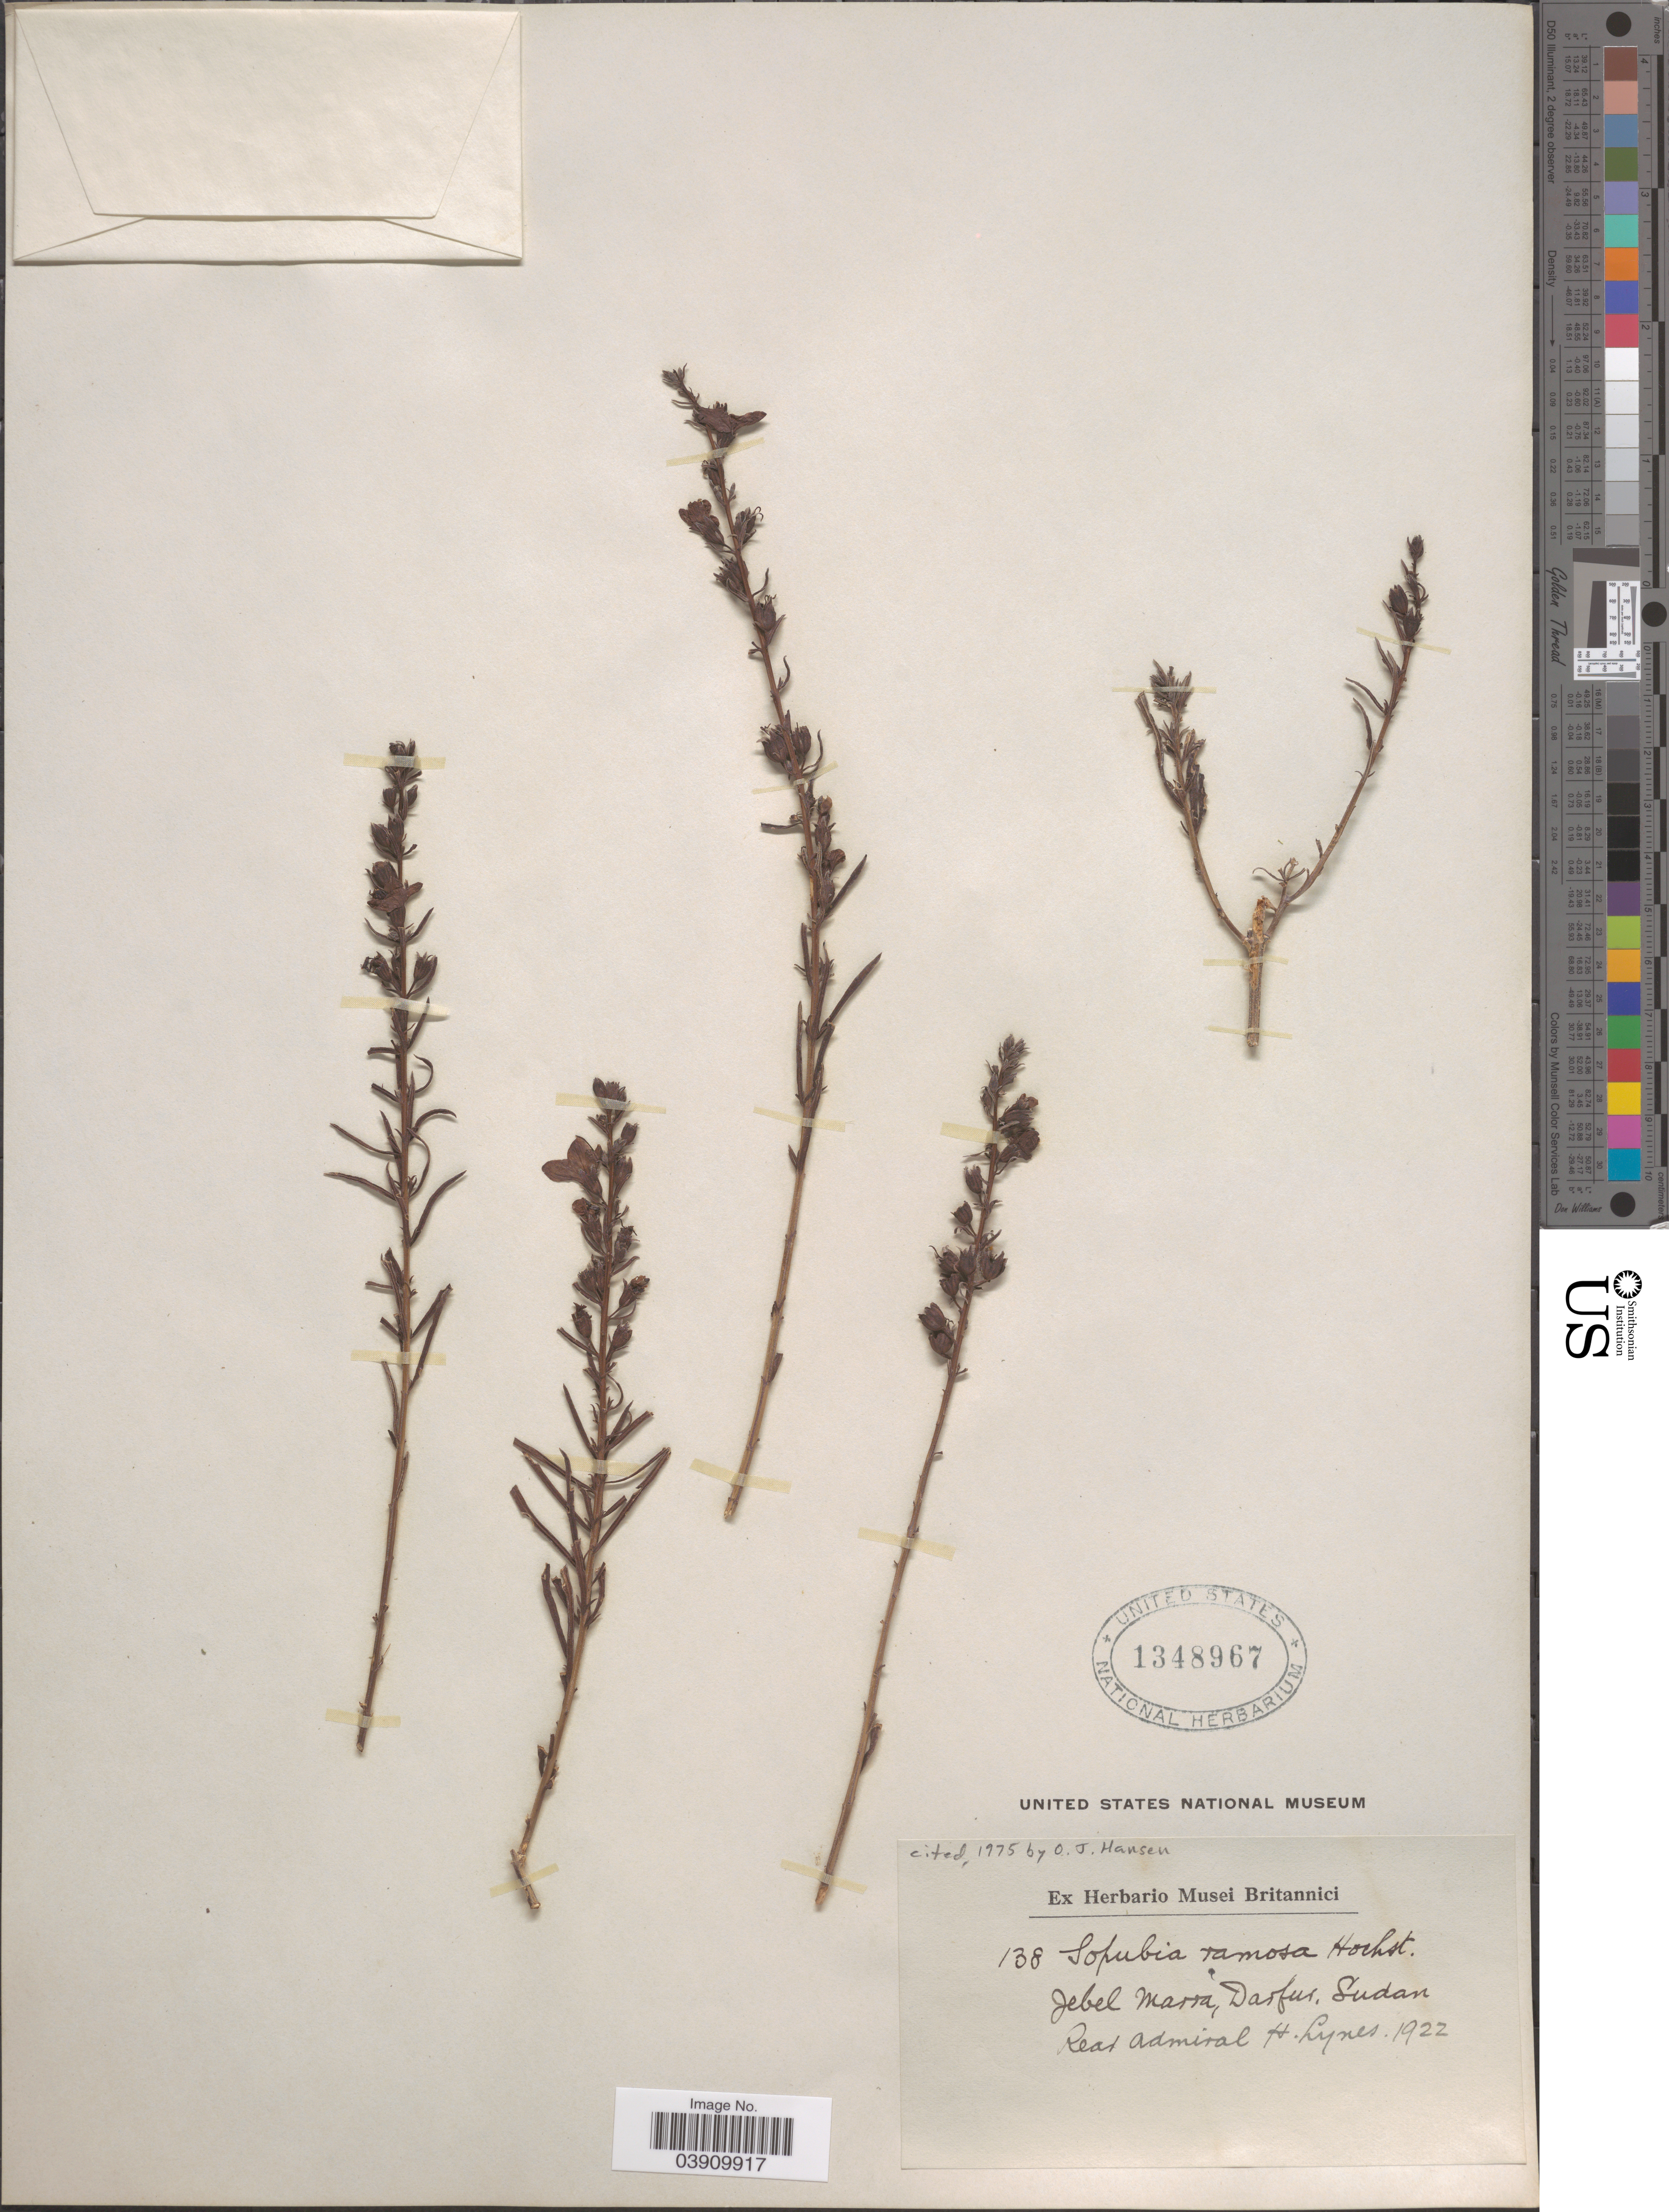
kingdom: Plantae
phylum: Tracheophyta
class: Magnoliopsida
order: Lamiales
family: Orobanchaceae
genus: Sopubia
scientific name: Sopubia ramosa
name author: (Hochst.) Hochst.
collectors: H. Lynes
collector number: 138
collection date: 1922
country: Sudan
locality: Jebel Marra, Darfur.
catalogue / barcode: US 1348967